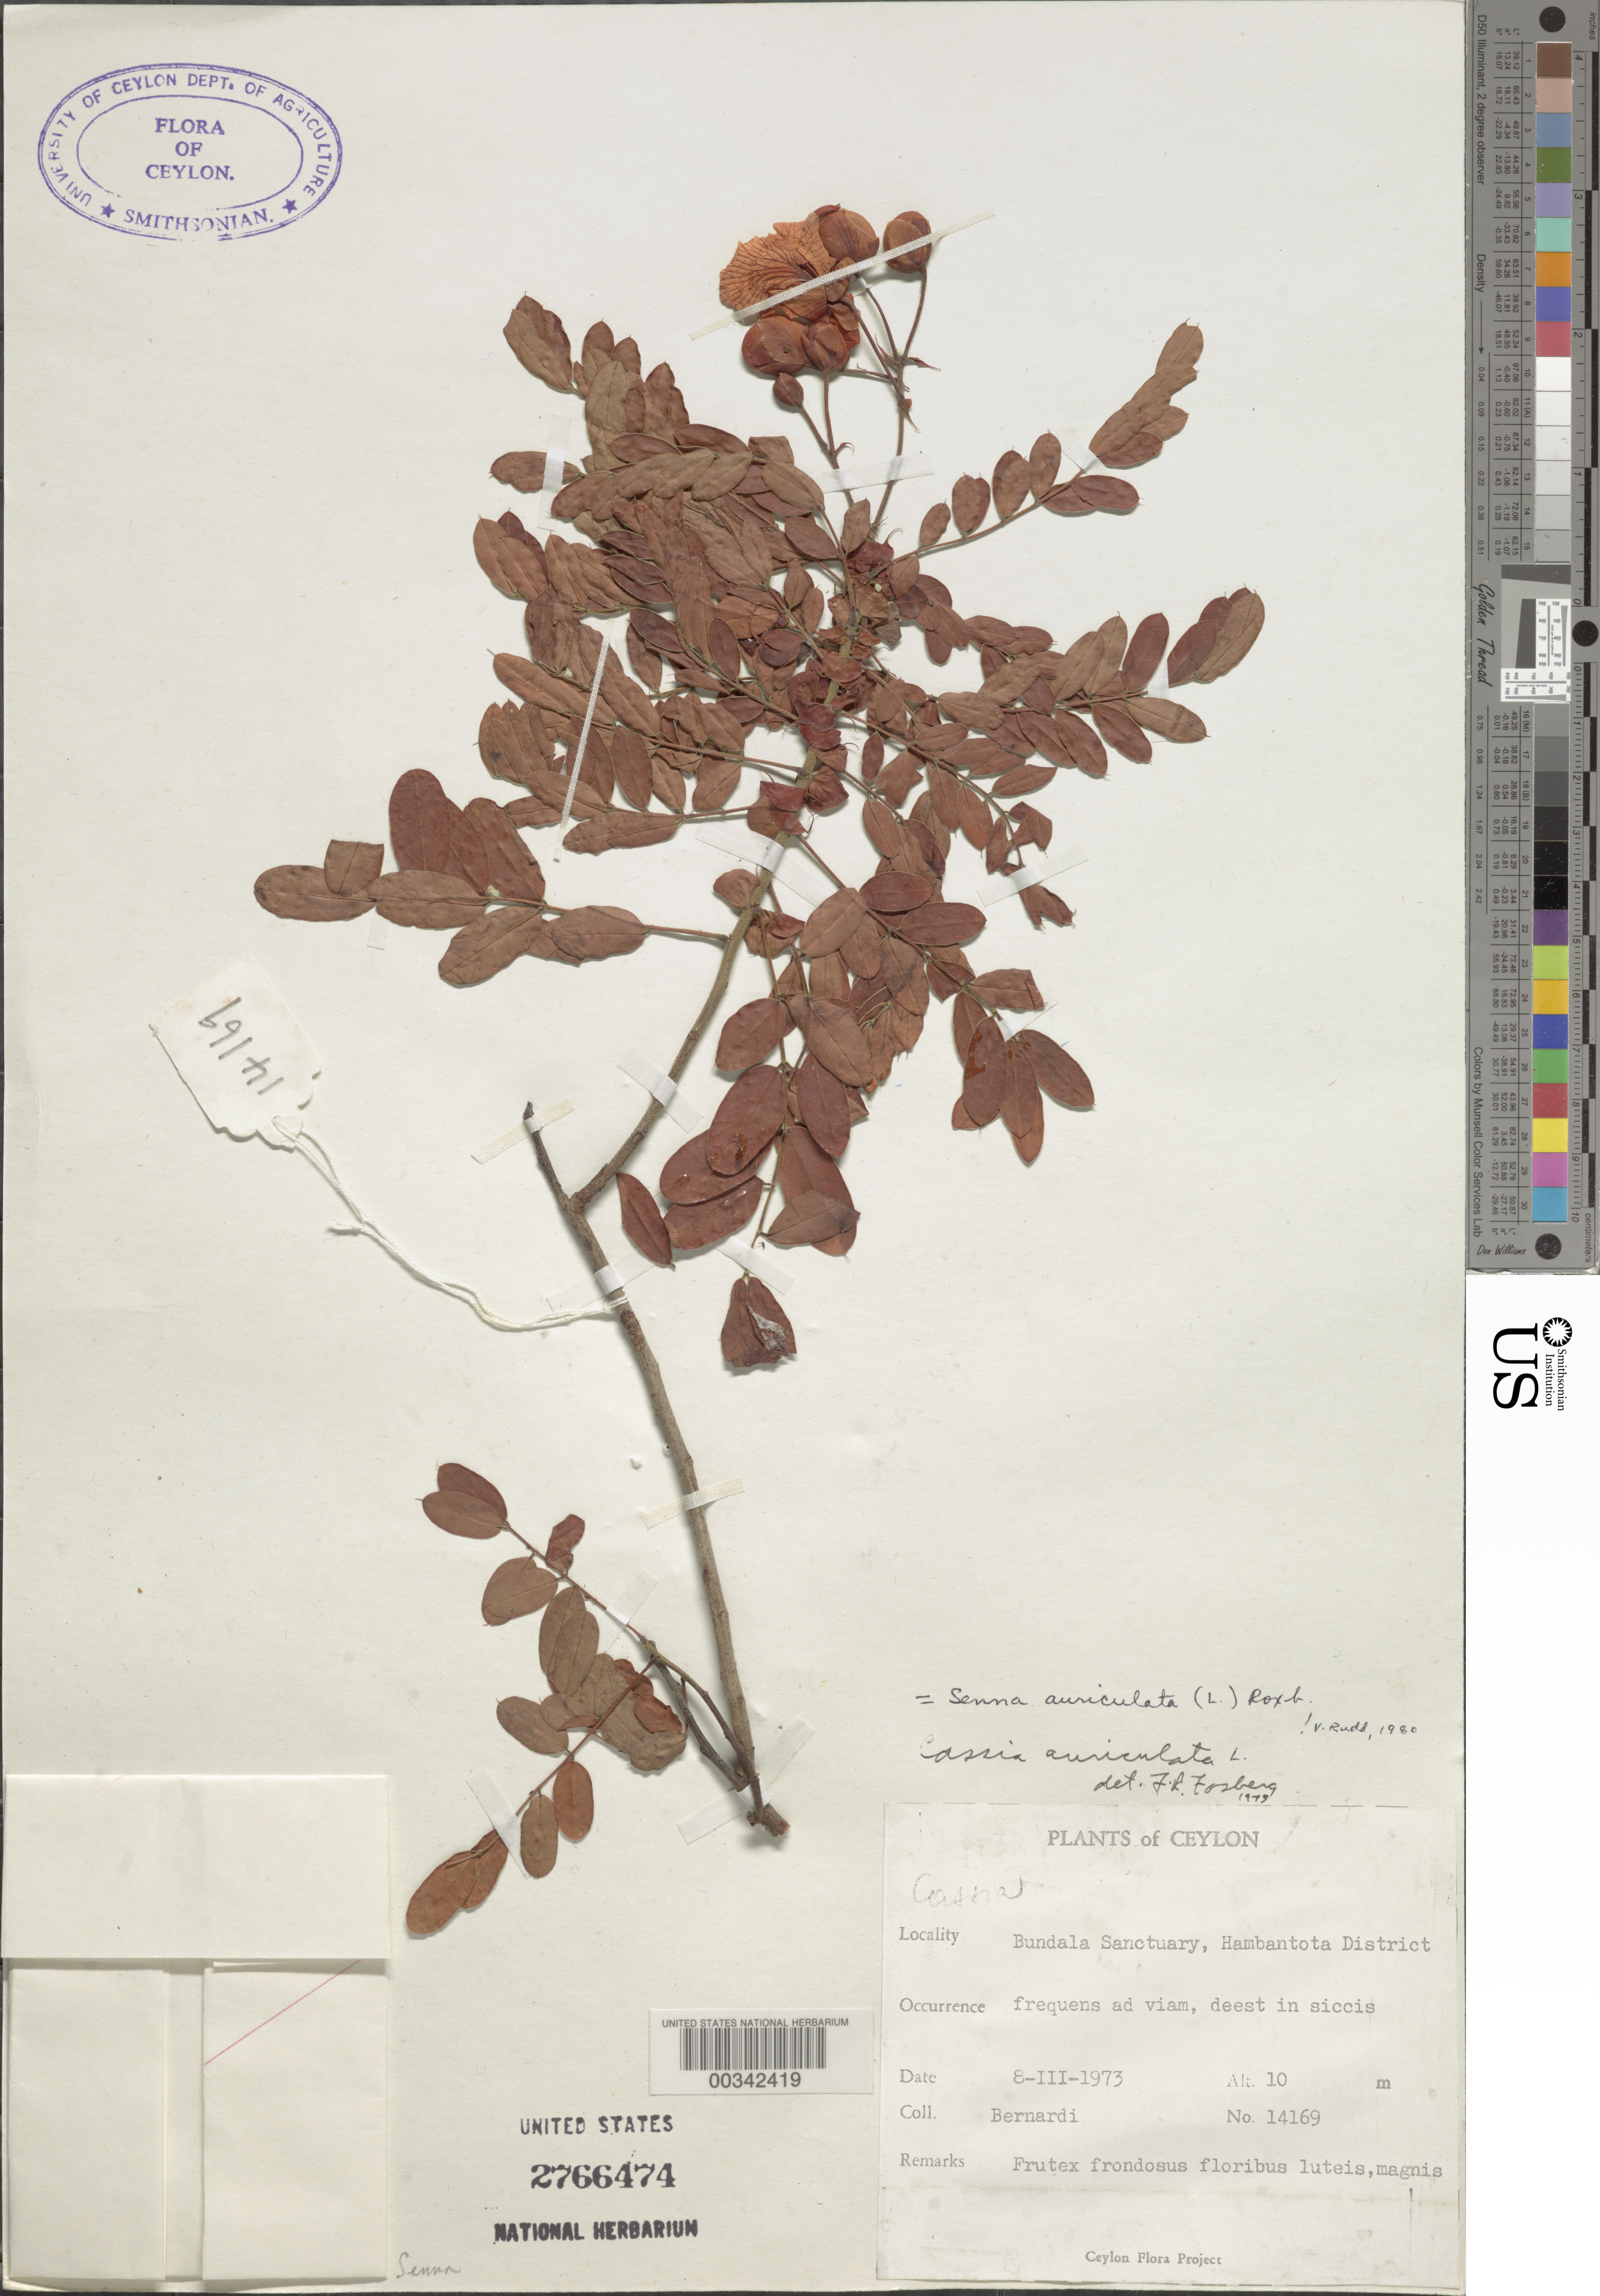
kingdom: Plantae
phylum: Tracheophyta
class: Magnoliopsida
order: Fabales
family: Fabaceae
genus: Senna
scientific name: Senna auriculata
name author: (L.) Roxb.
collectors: W. Bernardi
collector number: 14169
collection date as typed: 08 Mar 1973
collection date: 1973-03-08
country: Sri Lanka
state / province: Southern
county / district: Hambantota Dist.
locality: Bundala sanctuary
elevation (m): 10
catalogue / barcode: US 2766474